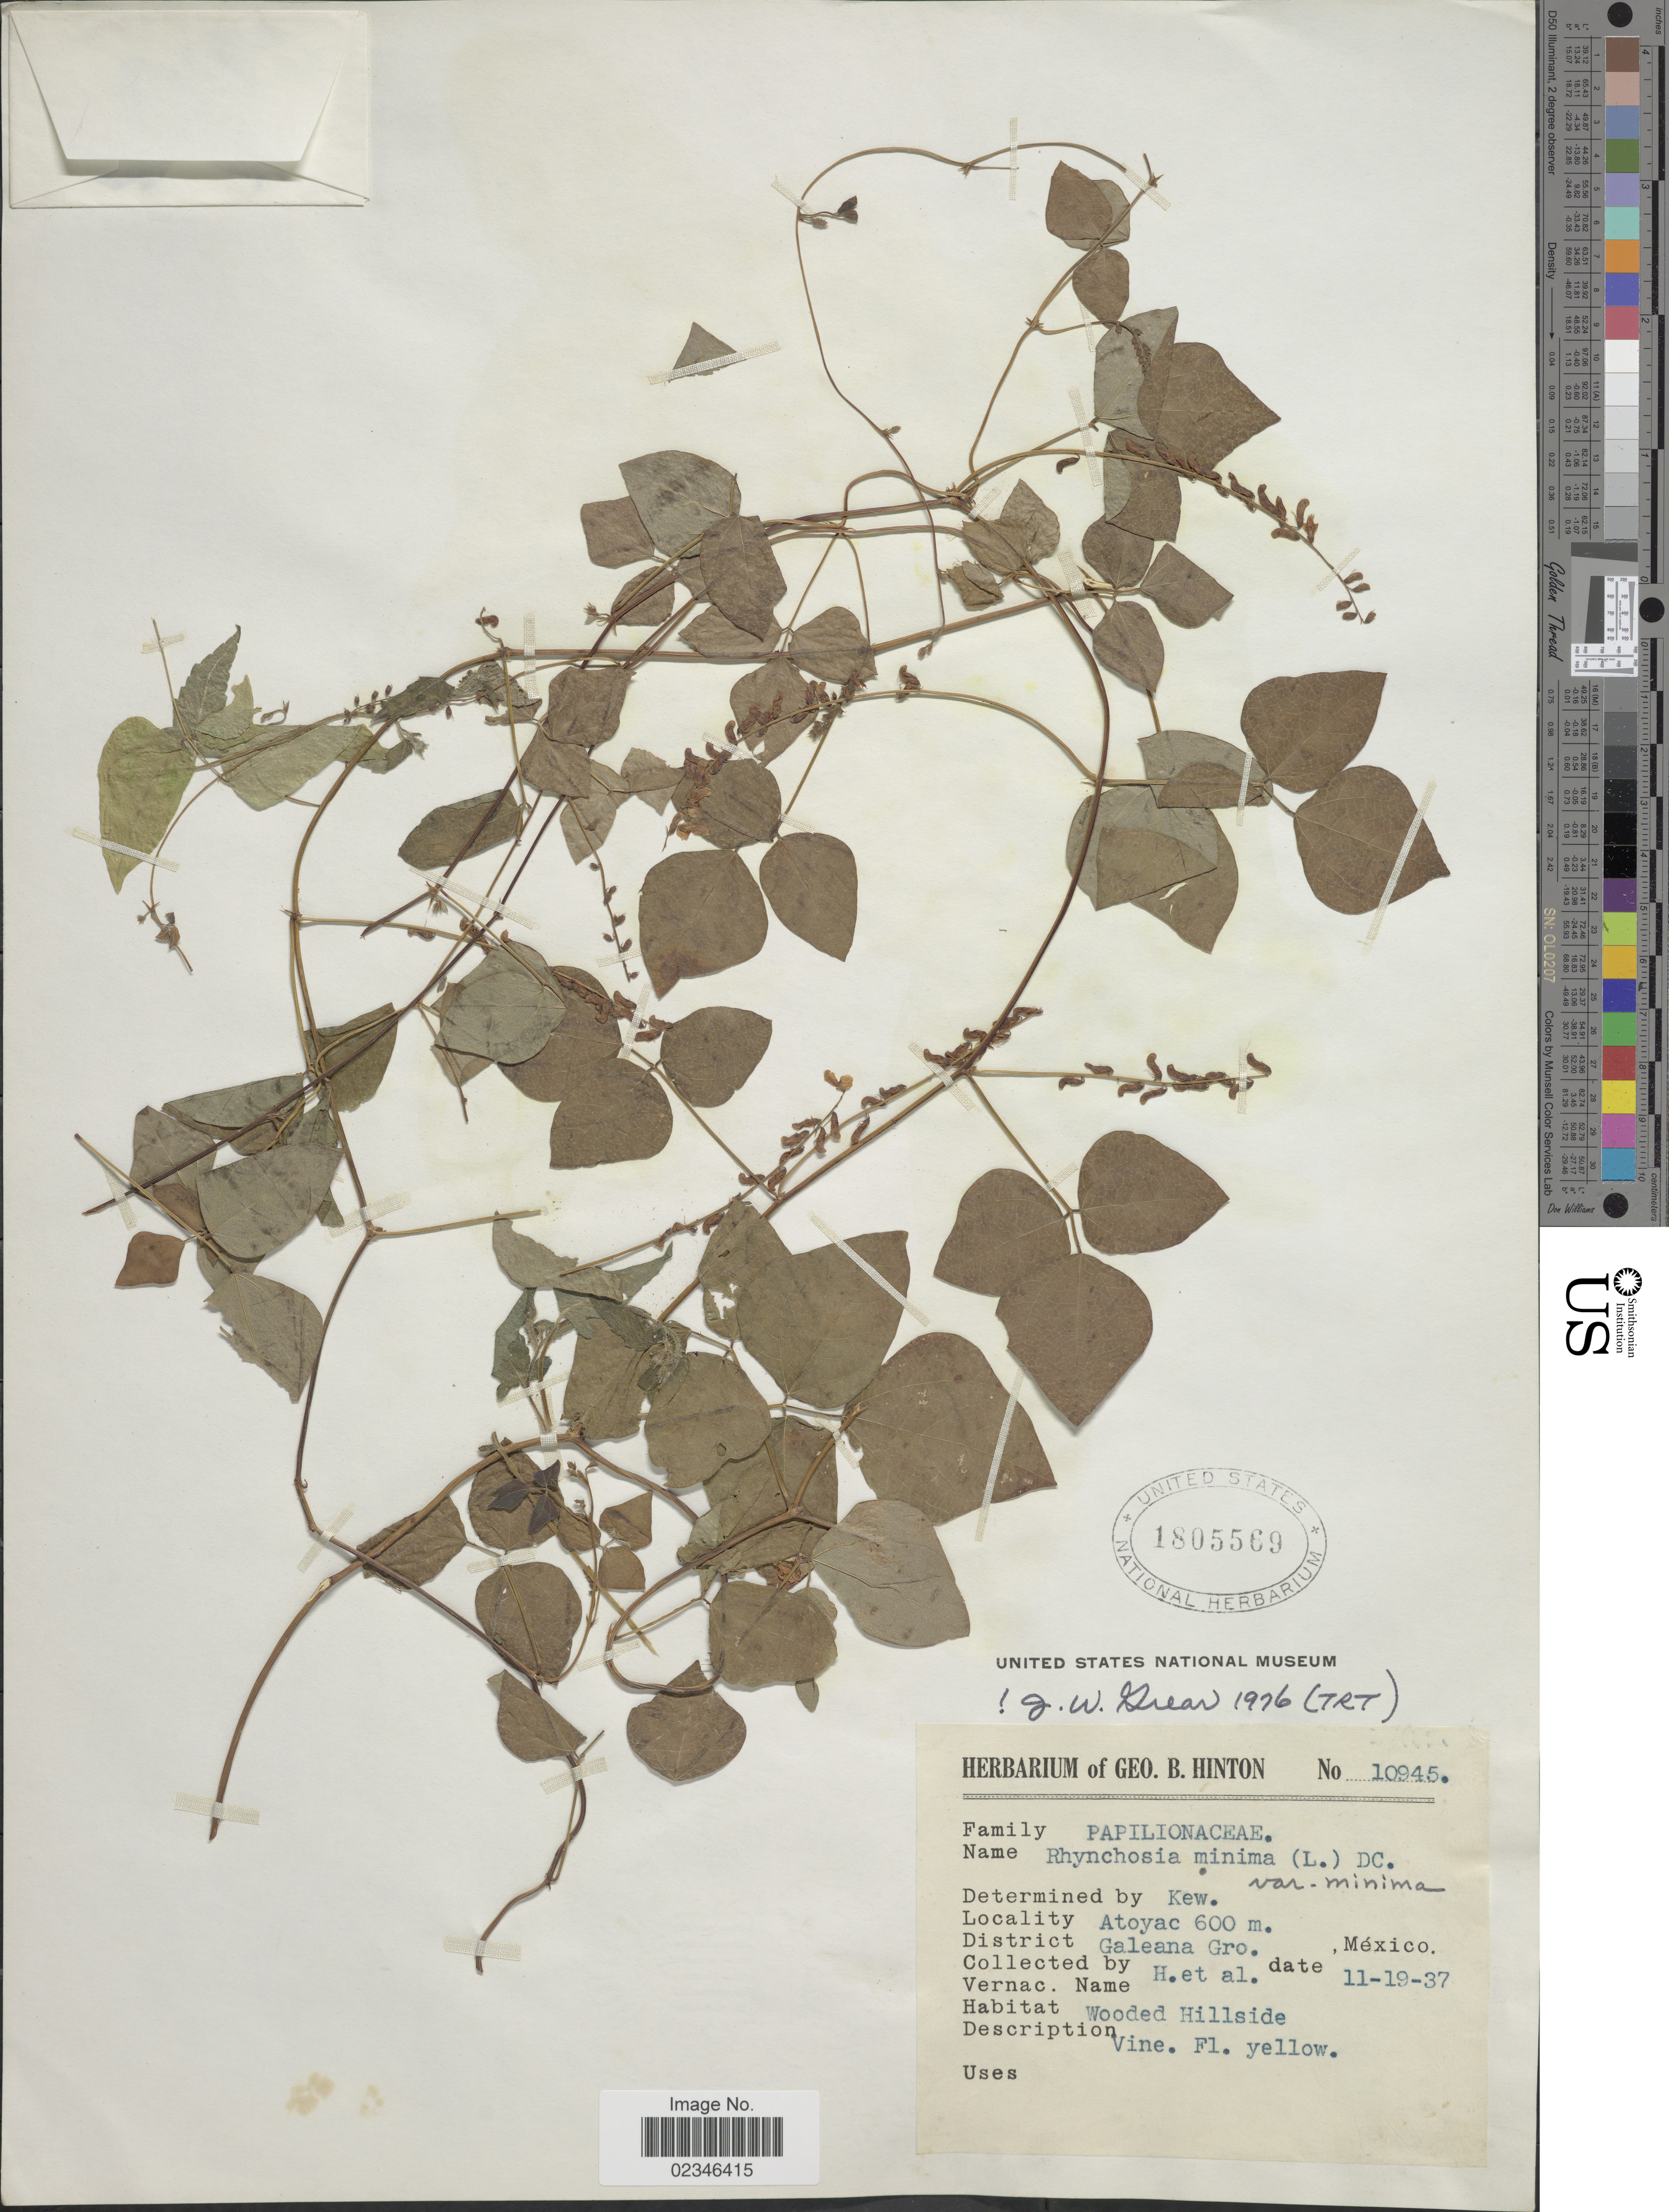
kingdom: Plantae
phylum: Tracheophyta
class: Magnoliopsida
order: Fabales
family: Fabaceae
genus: Rhynchosia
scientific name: Rhynchosia minima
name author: (L.) DC.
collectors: G. B. Hinton & et al.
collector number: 10945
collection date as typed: Transcribed d/m/y: 19/11/37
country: Mexico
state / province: Guerrero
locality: Atoyac. District Galeana Gro.,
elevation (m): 600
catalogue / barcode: US 1805569